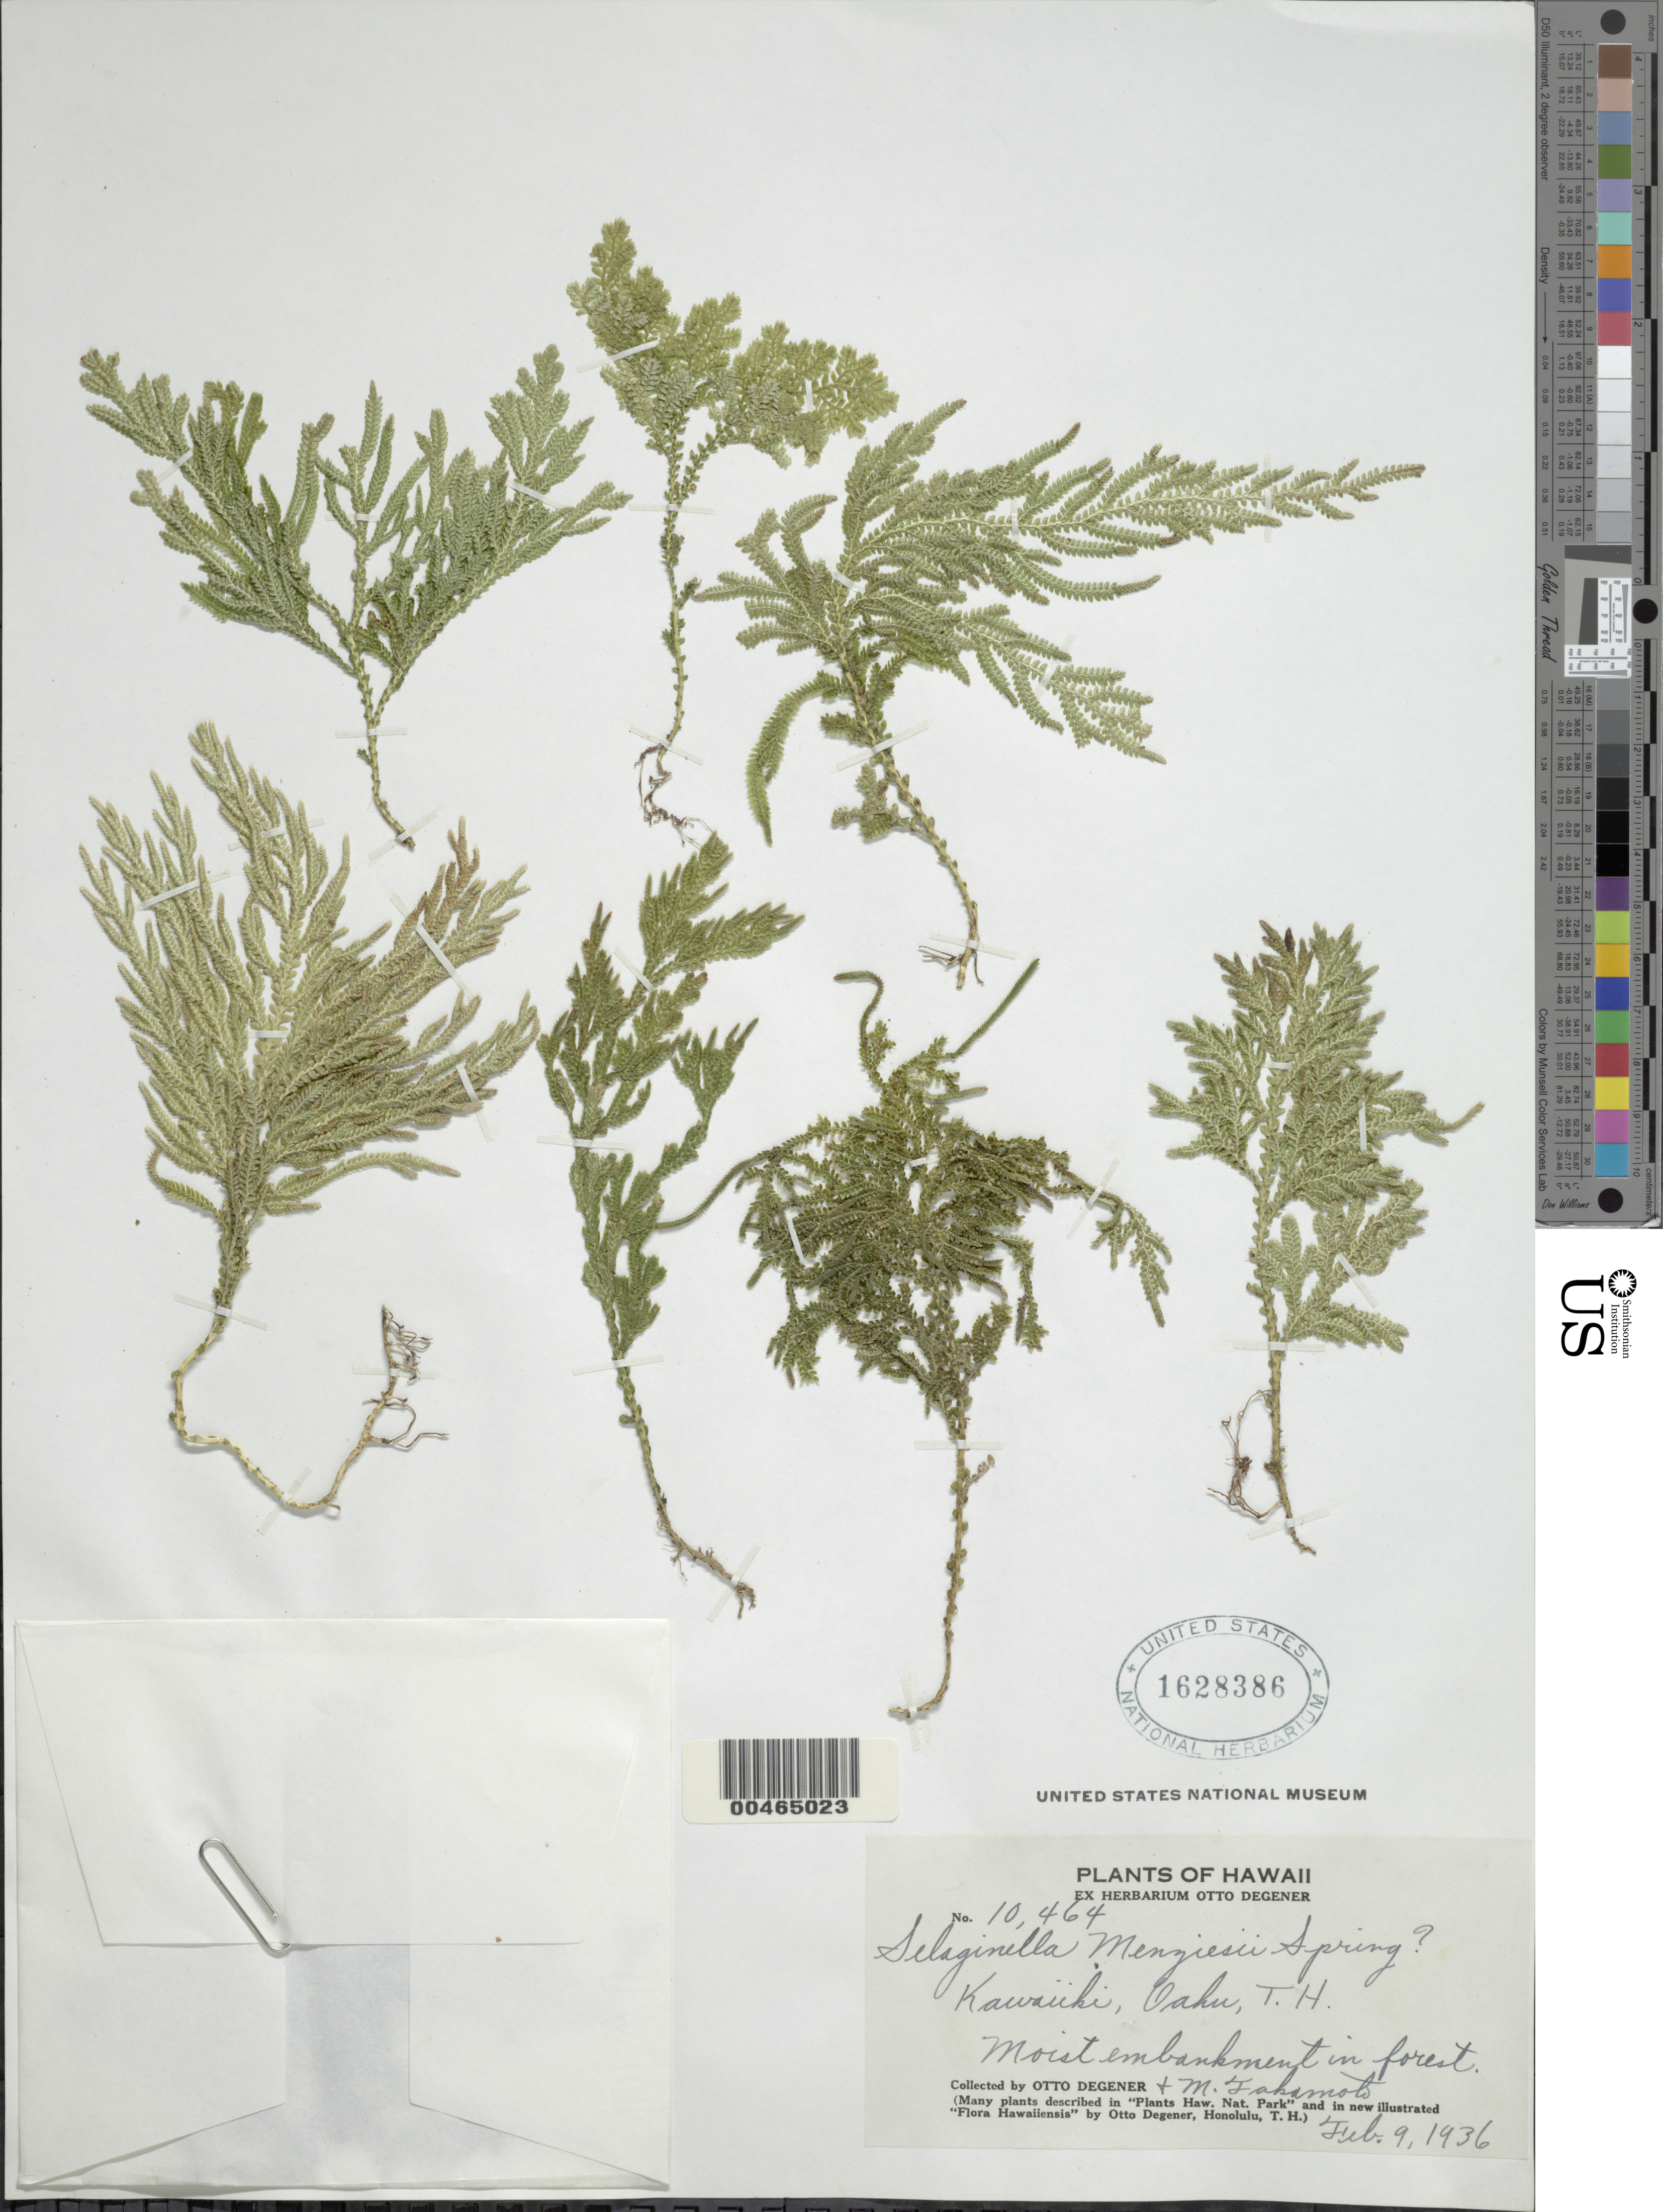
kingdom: Plantae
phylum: Tracheophyta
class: Lycopodiopsida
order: Selaginellales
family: Selaginellaceae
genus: Selaginella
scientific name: Selaginella arbuscula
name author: (Kualf.) Spring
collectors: O. Degener & M. Takamoto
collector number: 10464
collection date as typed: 9 Feb 1936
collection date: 1936-02-09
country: United States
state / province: Hawaii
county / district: Honolulu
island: Oahu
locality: Kawaiiki, Oahu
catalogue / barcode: US 1628386